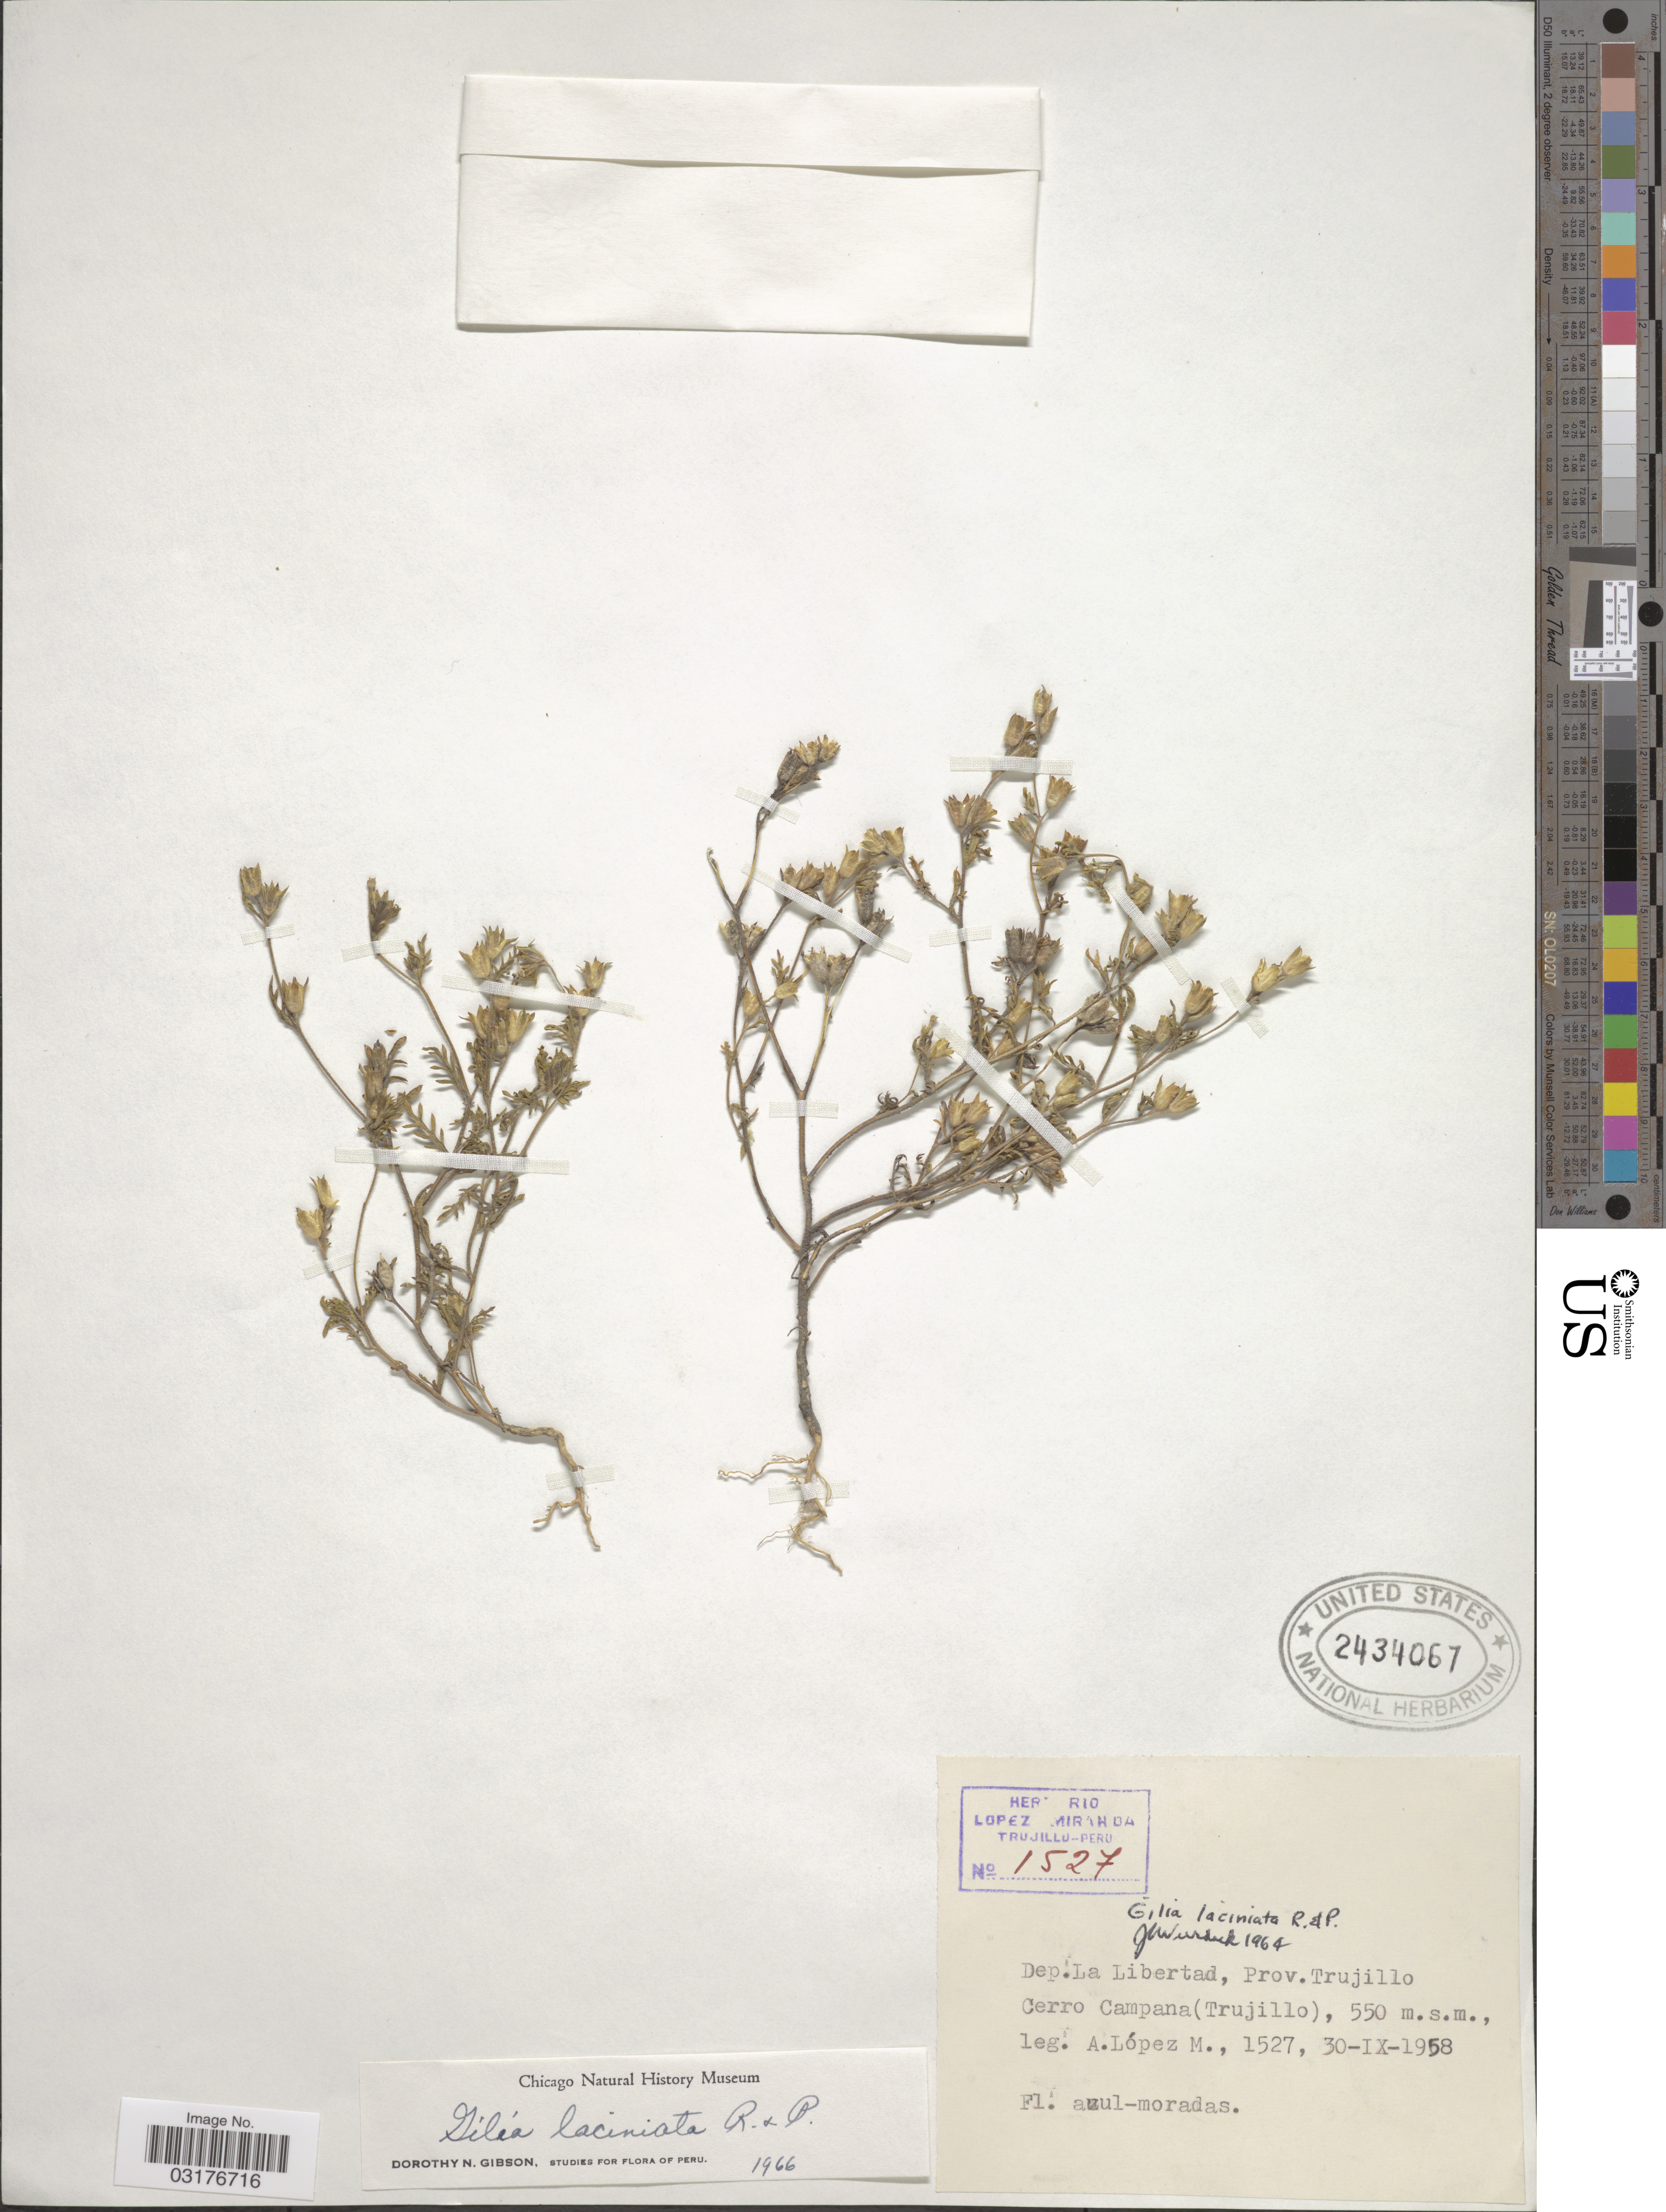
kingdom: Plantae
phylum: Tracheophyta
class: Magnoliopsida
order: Ericales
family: Polemoniaceae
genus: Gilia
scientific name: Gilia laciniata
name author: Ruiz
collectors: A. López M.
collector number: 1527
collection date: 1958-09-30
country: Peru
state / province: La Libertad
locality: Dep. La Libertad, Prov. Trujillo. Cerro Campana (Trujillo).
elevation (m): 550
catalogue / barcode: US 2434067